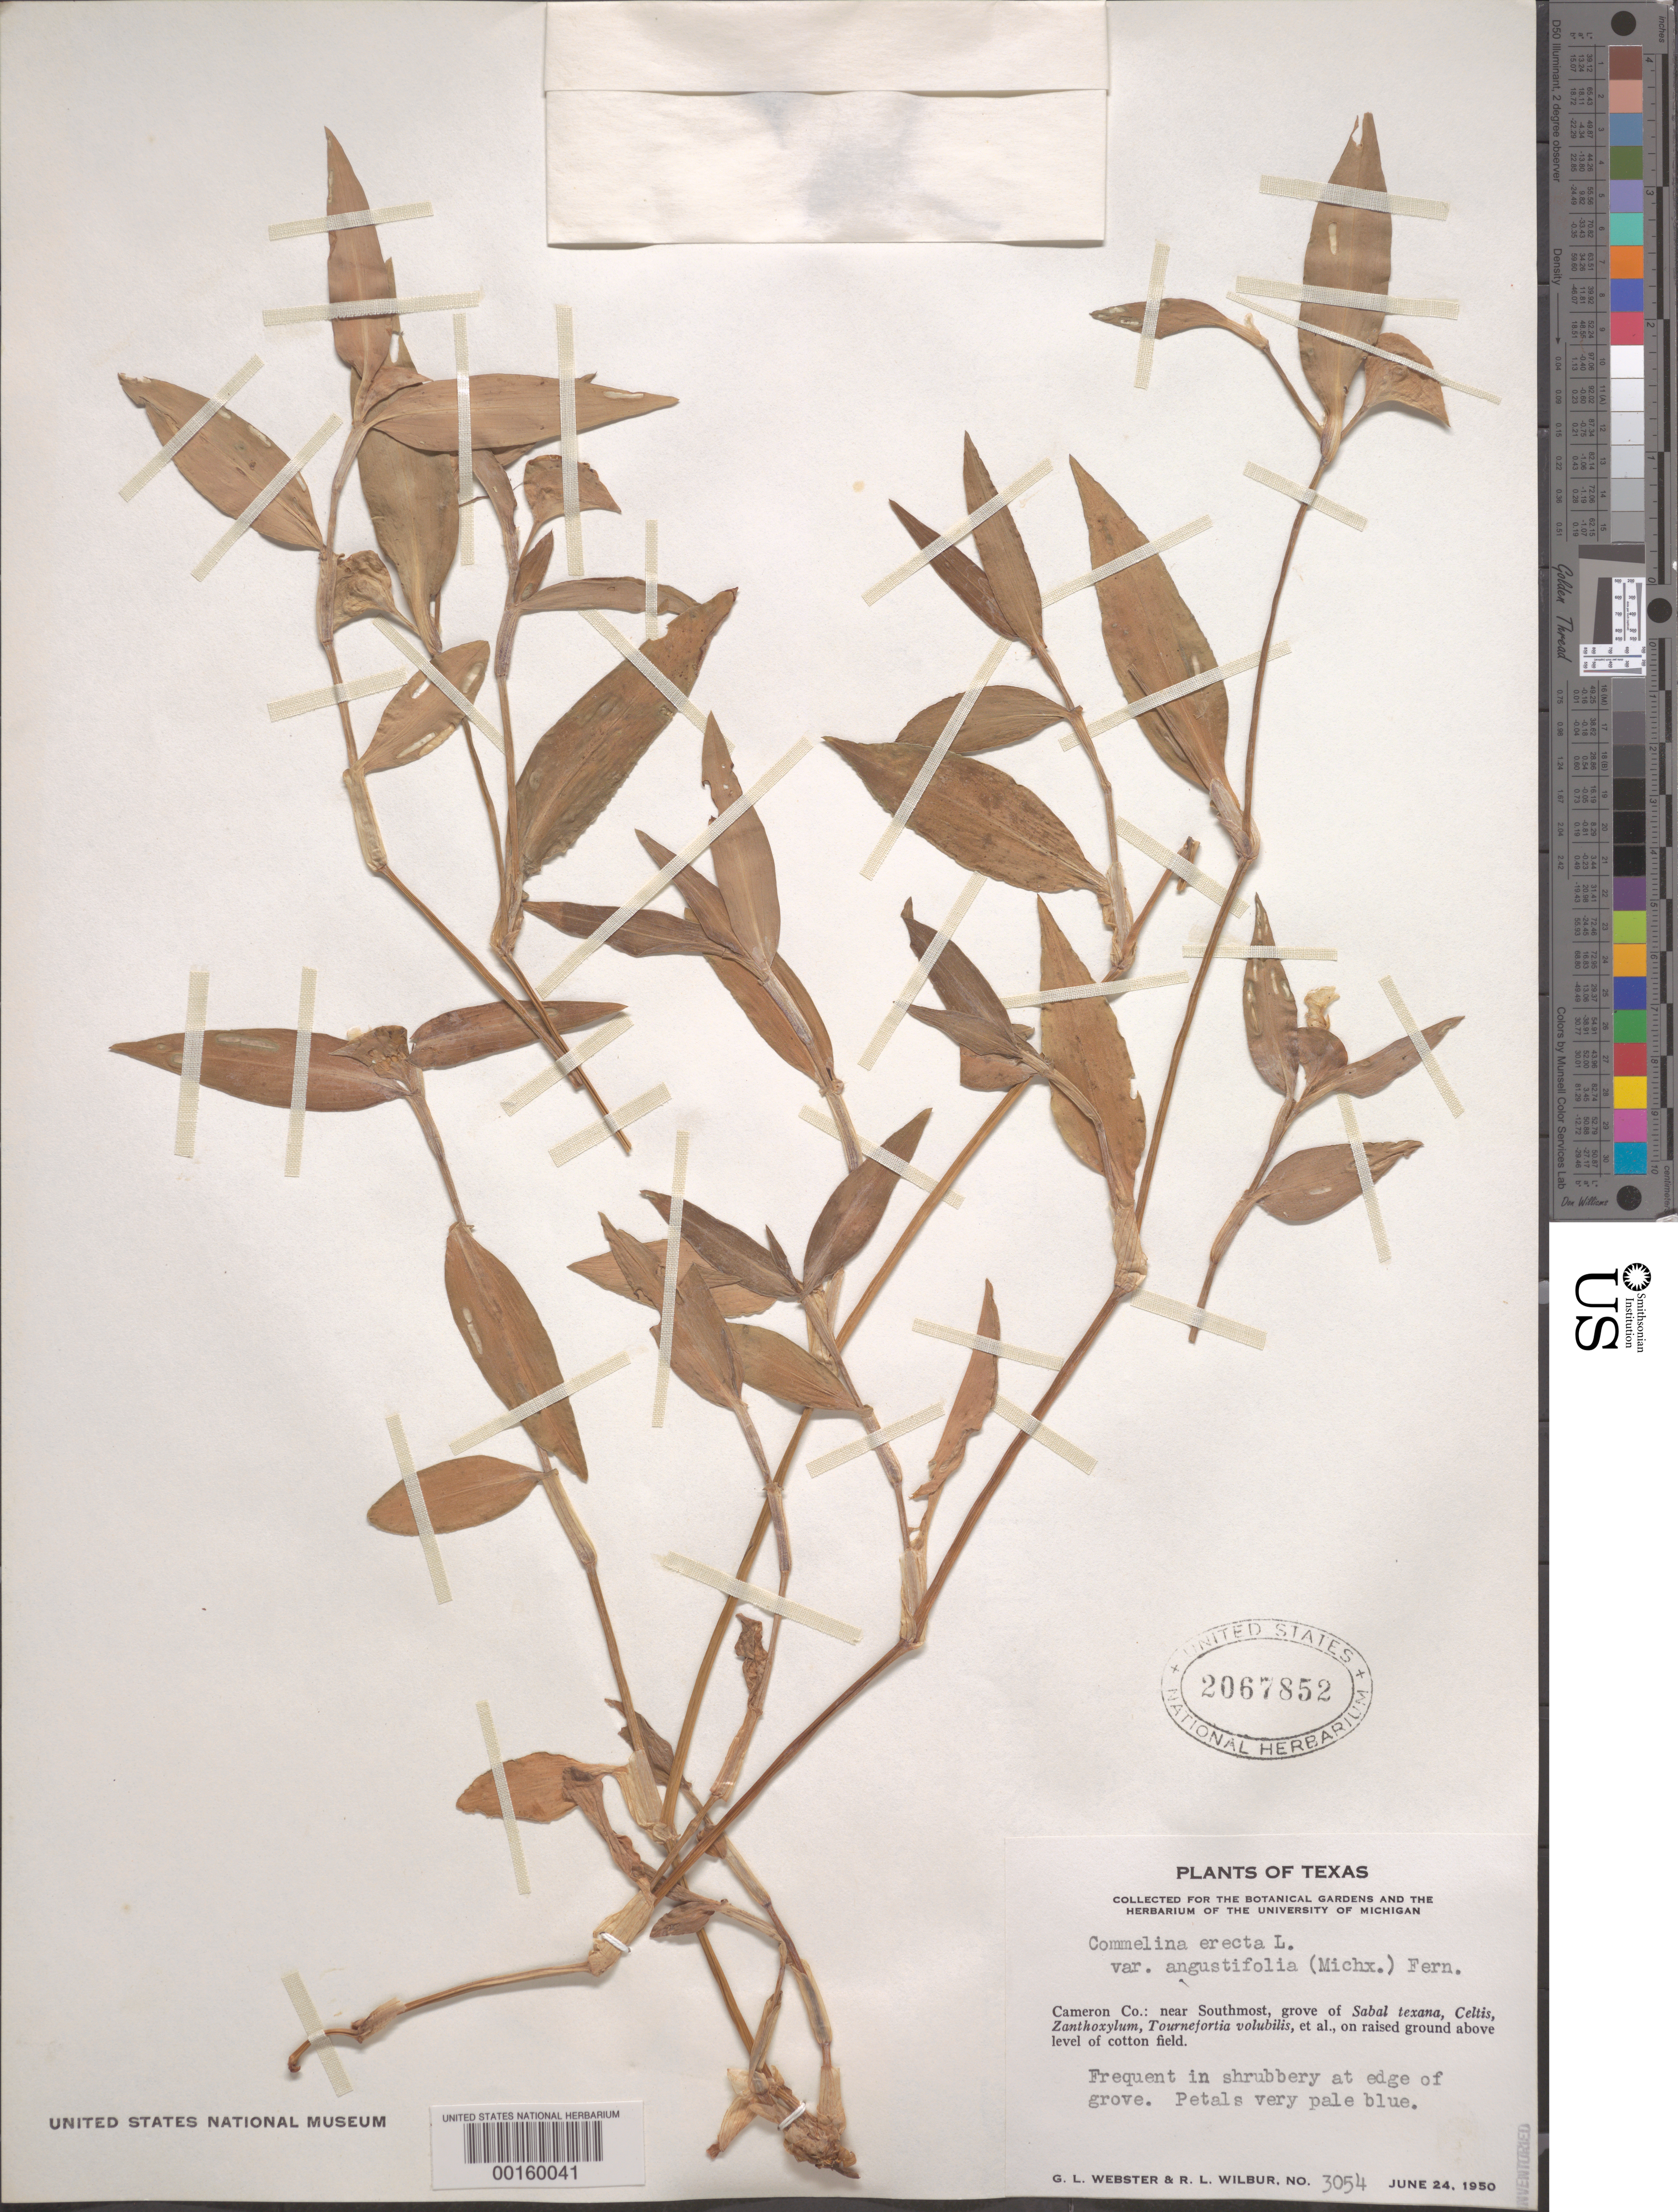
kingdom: Plantae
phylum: Tracheophyta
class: Liliopsida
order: Commelinales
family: Commelinaceae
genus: Commelina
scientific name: Commelina erecta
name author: L.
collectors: G. L. Webster & R. L. Wilbur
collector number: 3054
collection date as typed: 24 Jun 1950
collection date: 1950-06-24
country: United States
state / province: Texas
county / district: Cameron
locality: Southmost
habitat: On raised ground above cotton field, in shrubbery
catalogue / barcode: US 2067852